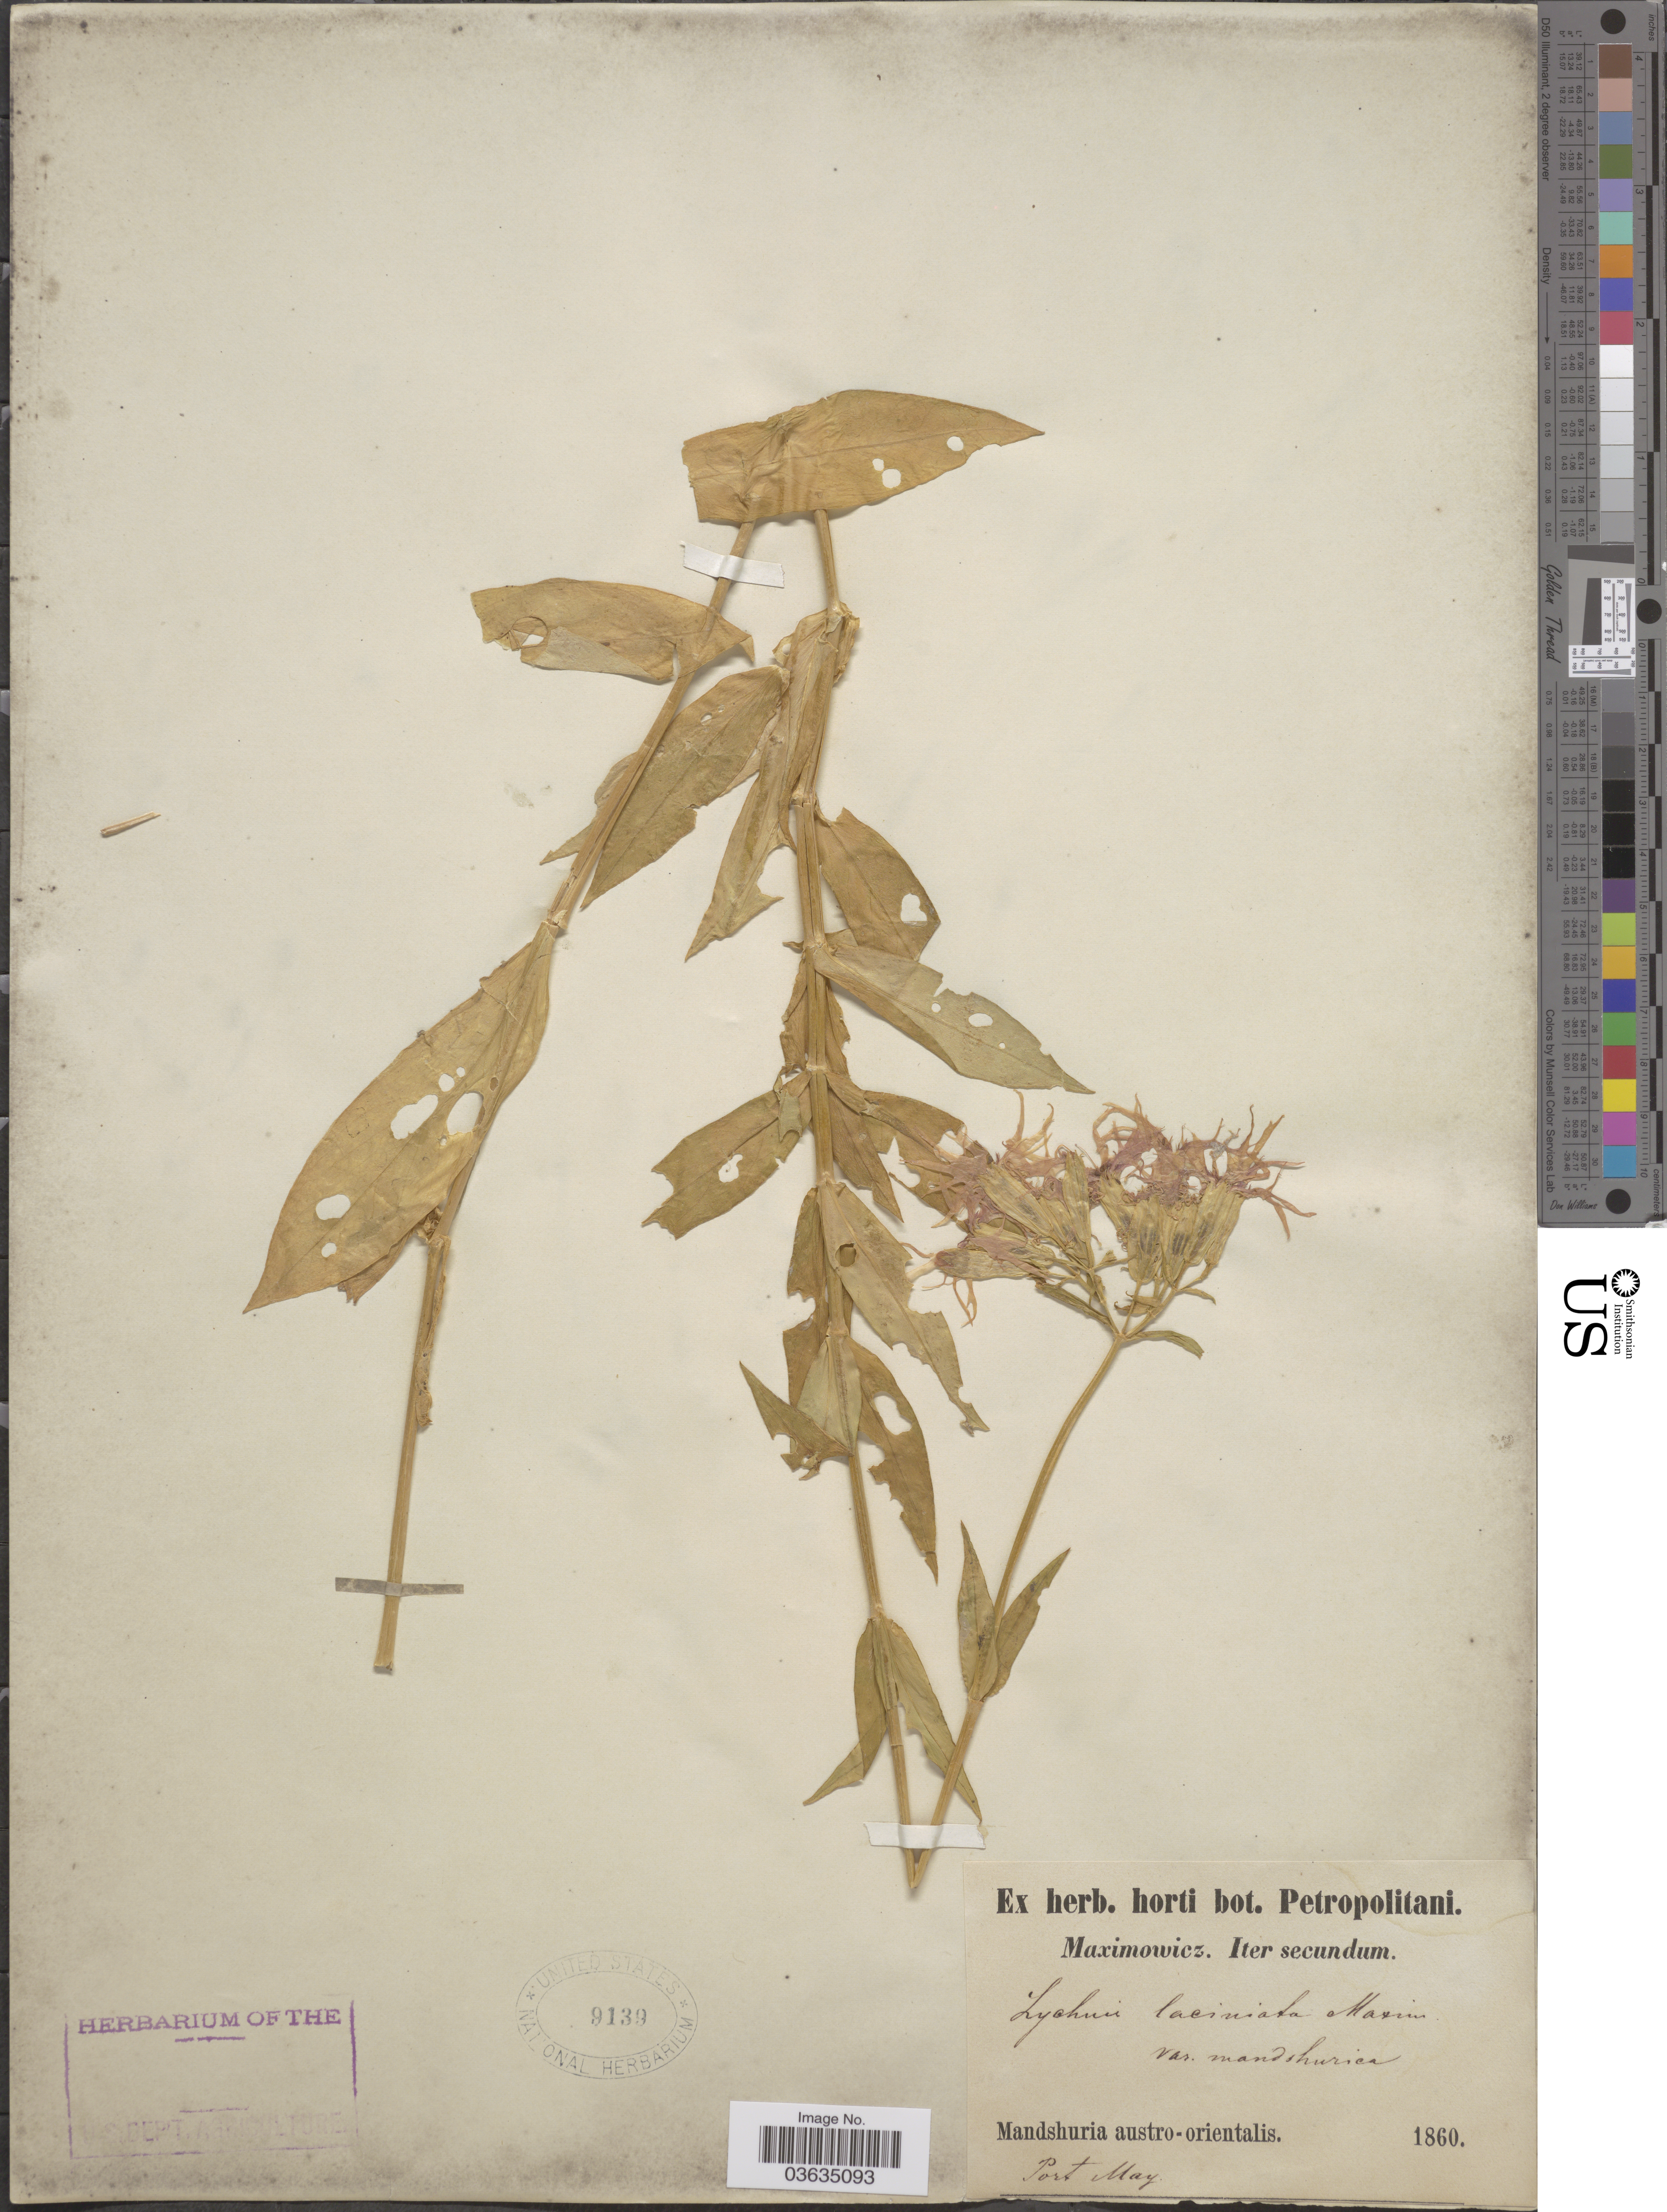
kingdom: Plantae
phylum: Tracheophyta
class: Magnoliopsida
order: Caryophyllales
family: Caryophyllaceae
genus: Silene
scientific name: Silene wilfordii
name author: (Regel) H. Ohashi & H. Nakai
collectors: Maximowicz, --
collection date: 1860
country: China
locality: Mandshuria austro-orientalis. Port May.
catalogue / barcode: US 9139